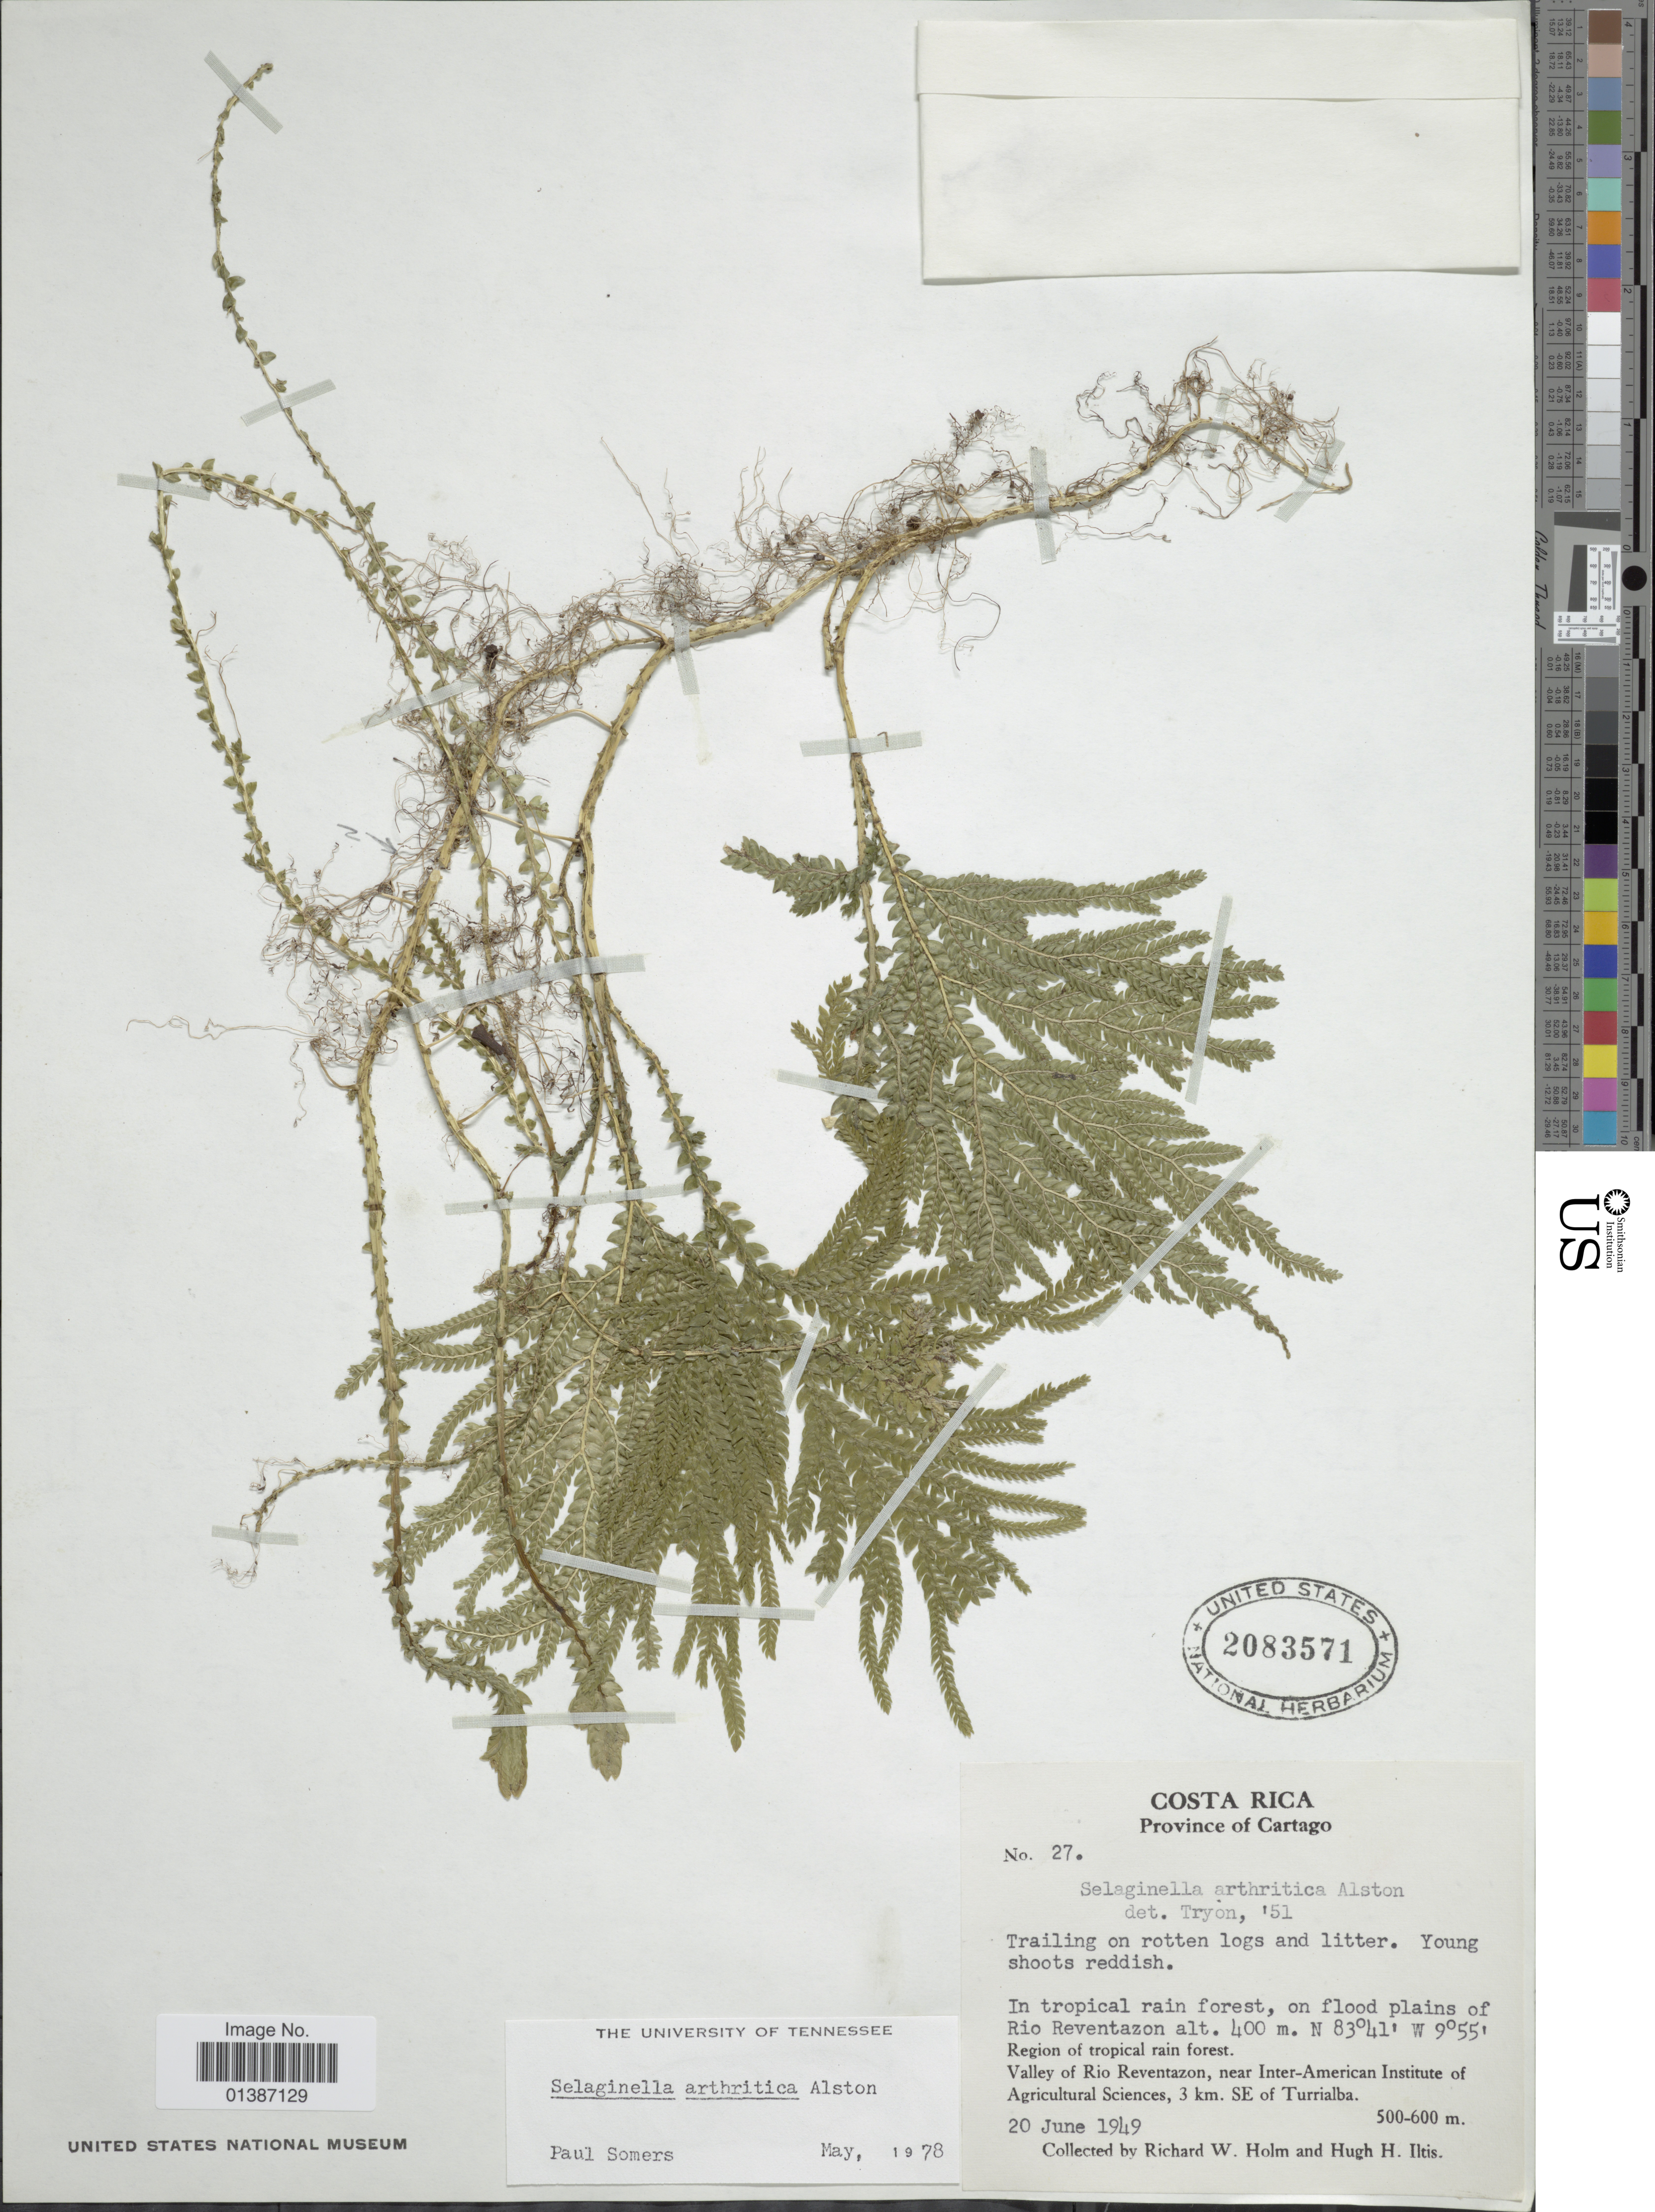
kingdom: Plantae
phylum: Tracheophyta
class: Lycopodiopsida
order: Selaginellales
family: Selaginellaceae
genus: Selaginella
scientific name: Selaginella arthritica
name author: Alston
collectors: R. W. Holm & H. H. Iltis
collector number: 27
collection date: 1949-06-20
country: Costa Rica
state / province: Cartago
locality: Province of Cartago. In tropical rain forest, on flood plains of Rio Reventazon. Region of tropical rain forest. Valley of Rio Reventazon, near Inter-American Institute of Agricultural Sciences, 3 km. SE of Turrialba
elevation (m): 500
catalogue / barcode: US 2083571